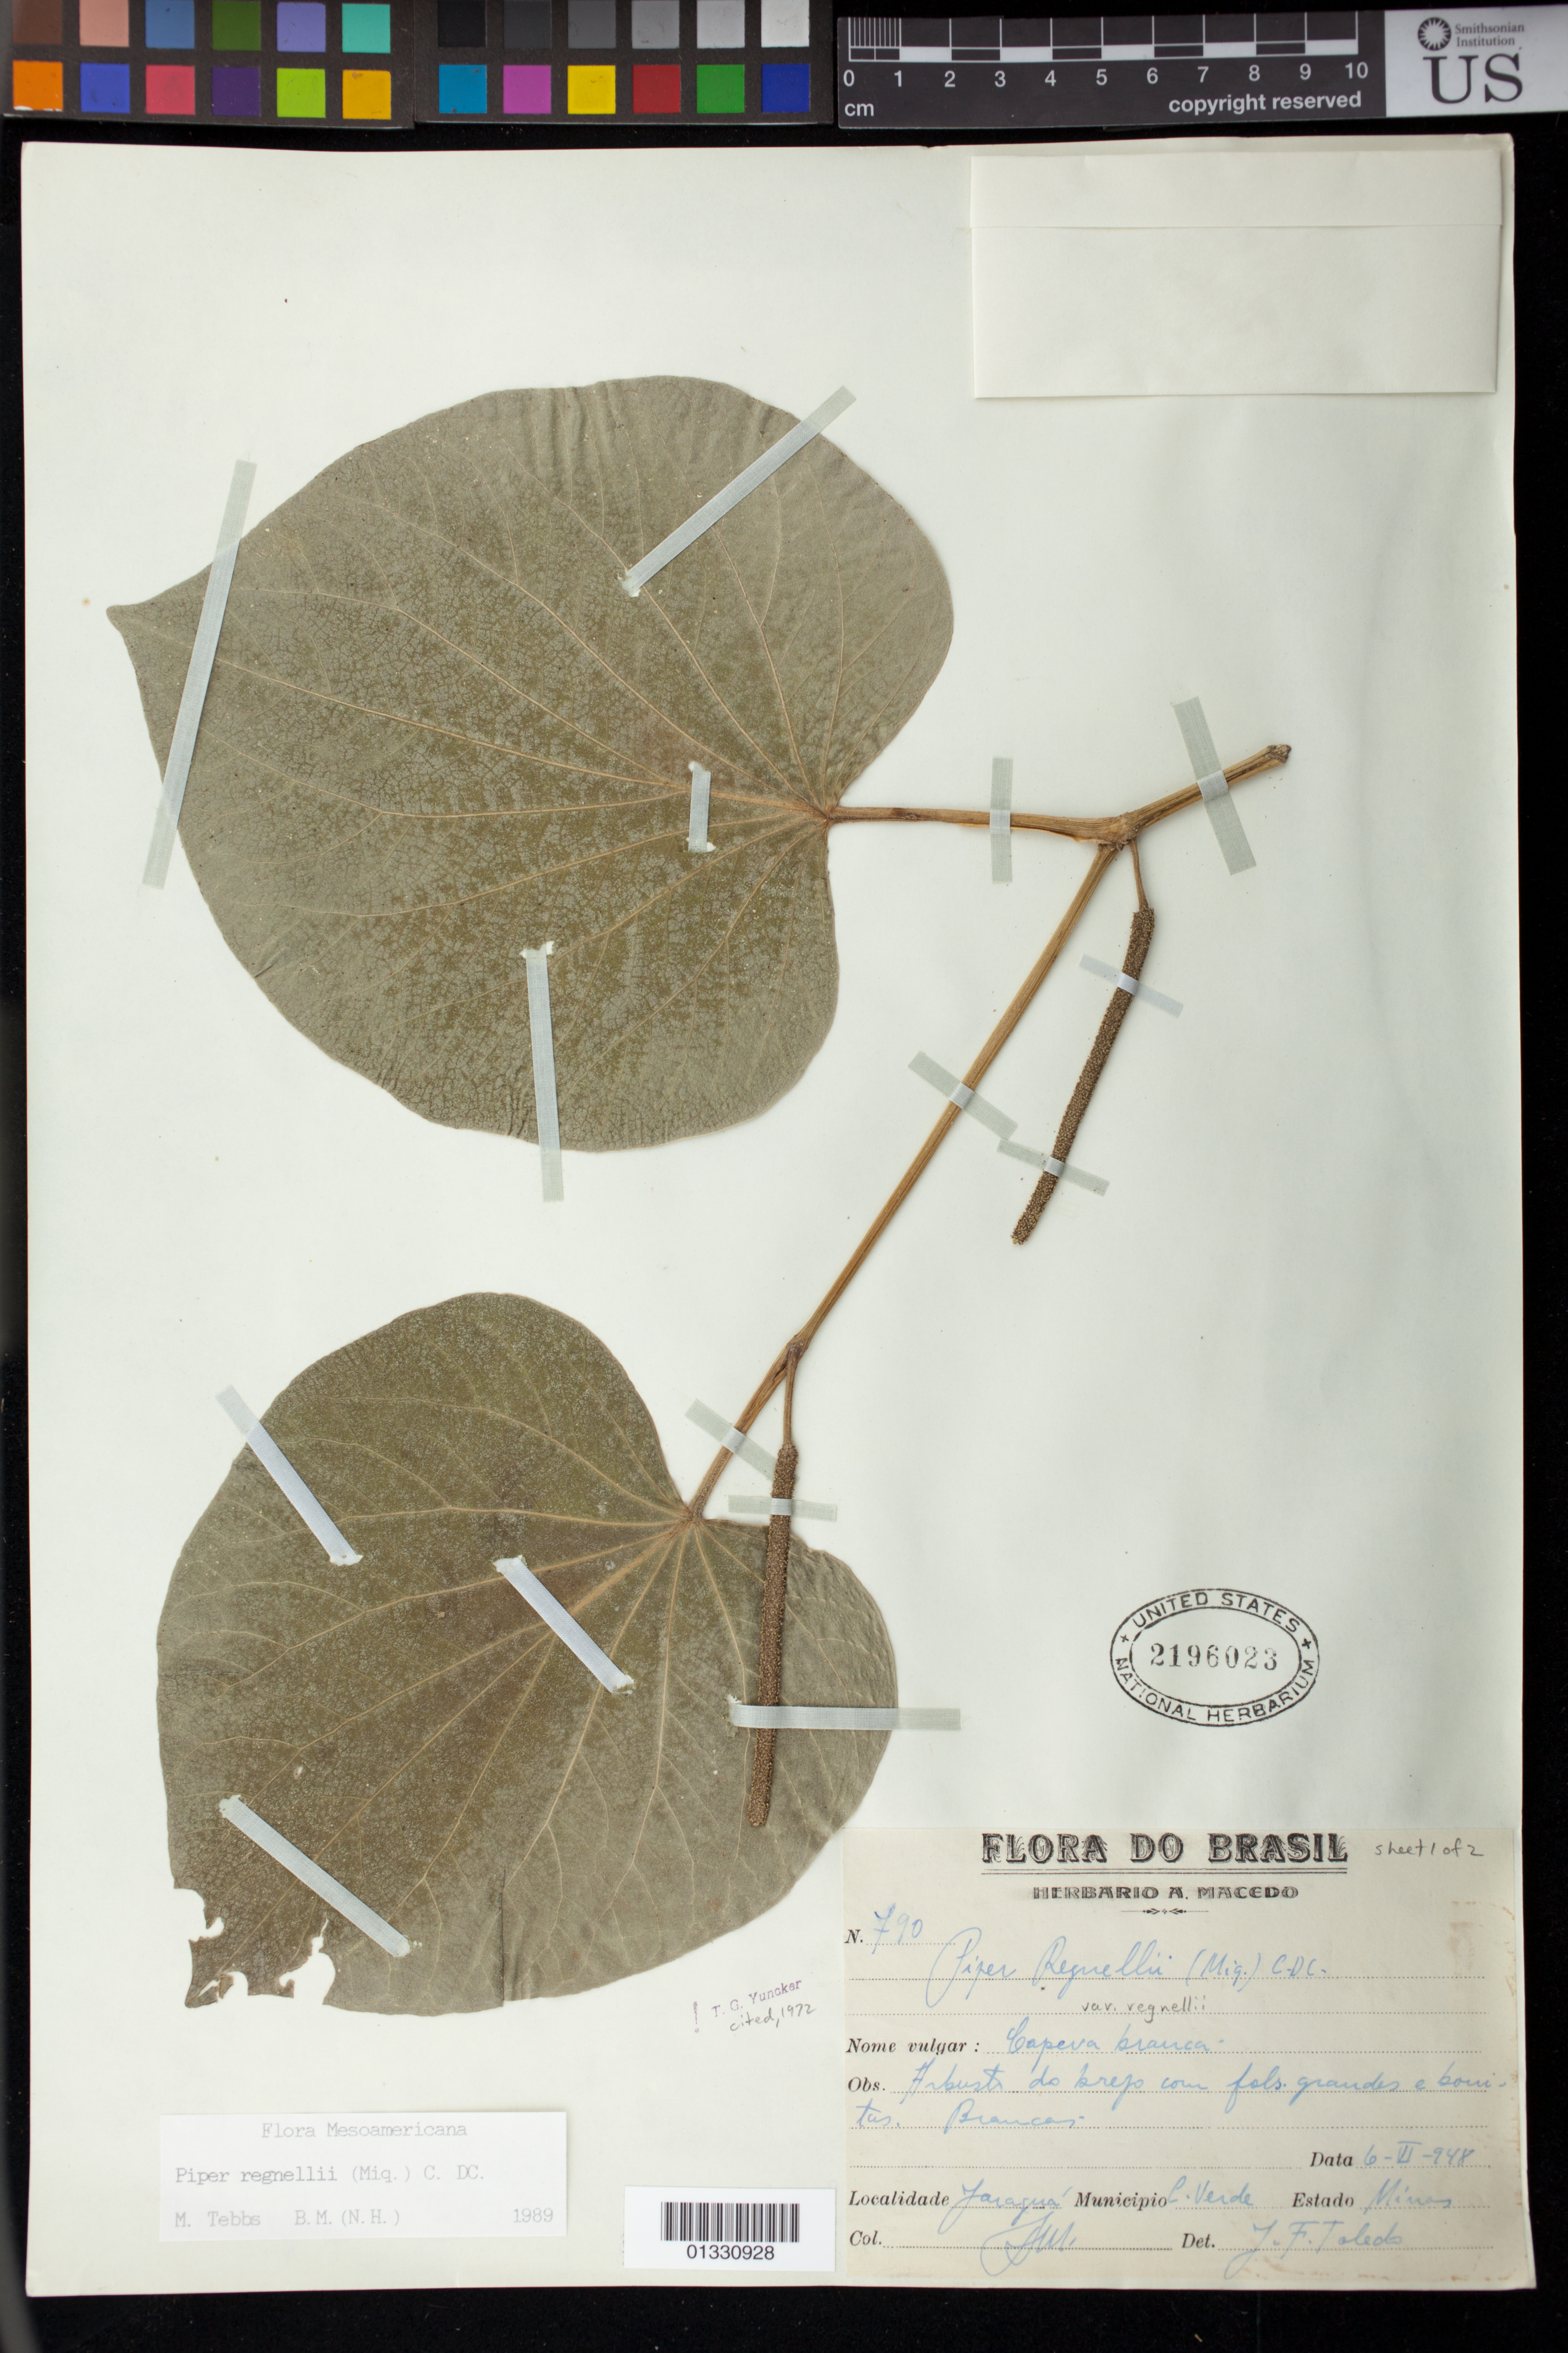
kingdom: Plantae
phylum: Tracheophyta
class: Magnoliopsida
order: Piperales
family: Piperaceae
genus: Piper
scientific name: Piper regnellii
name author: (Miq.) C. DC.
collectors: A. Macedo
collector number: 790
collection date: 1948-06-06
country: Brazil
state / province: Minas Gerais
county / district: Cabo Verde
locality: Jaraguá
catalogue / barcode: US 2196023